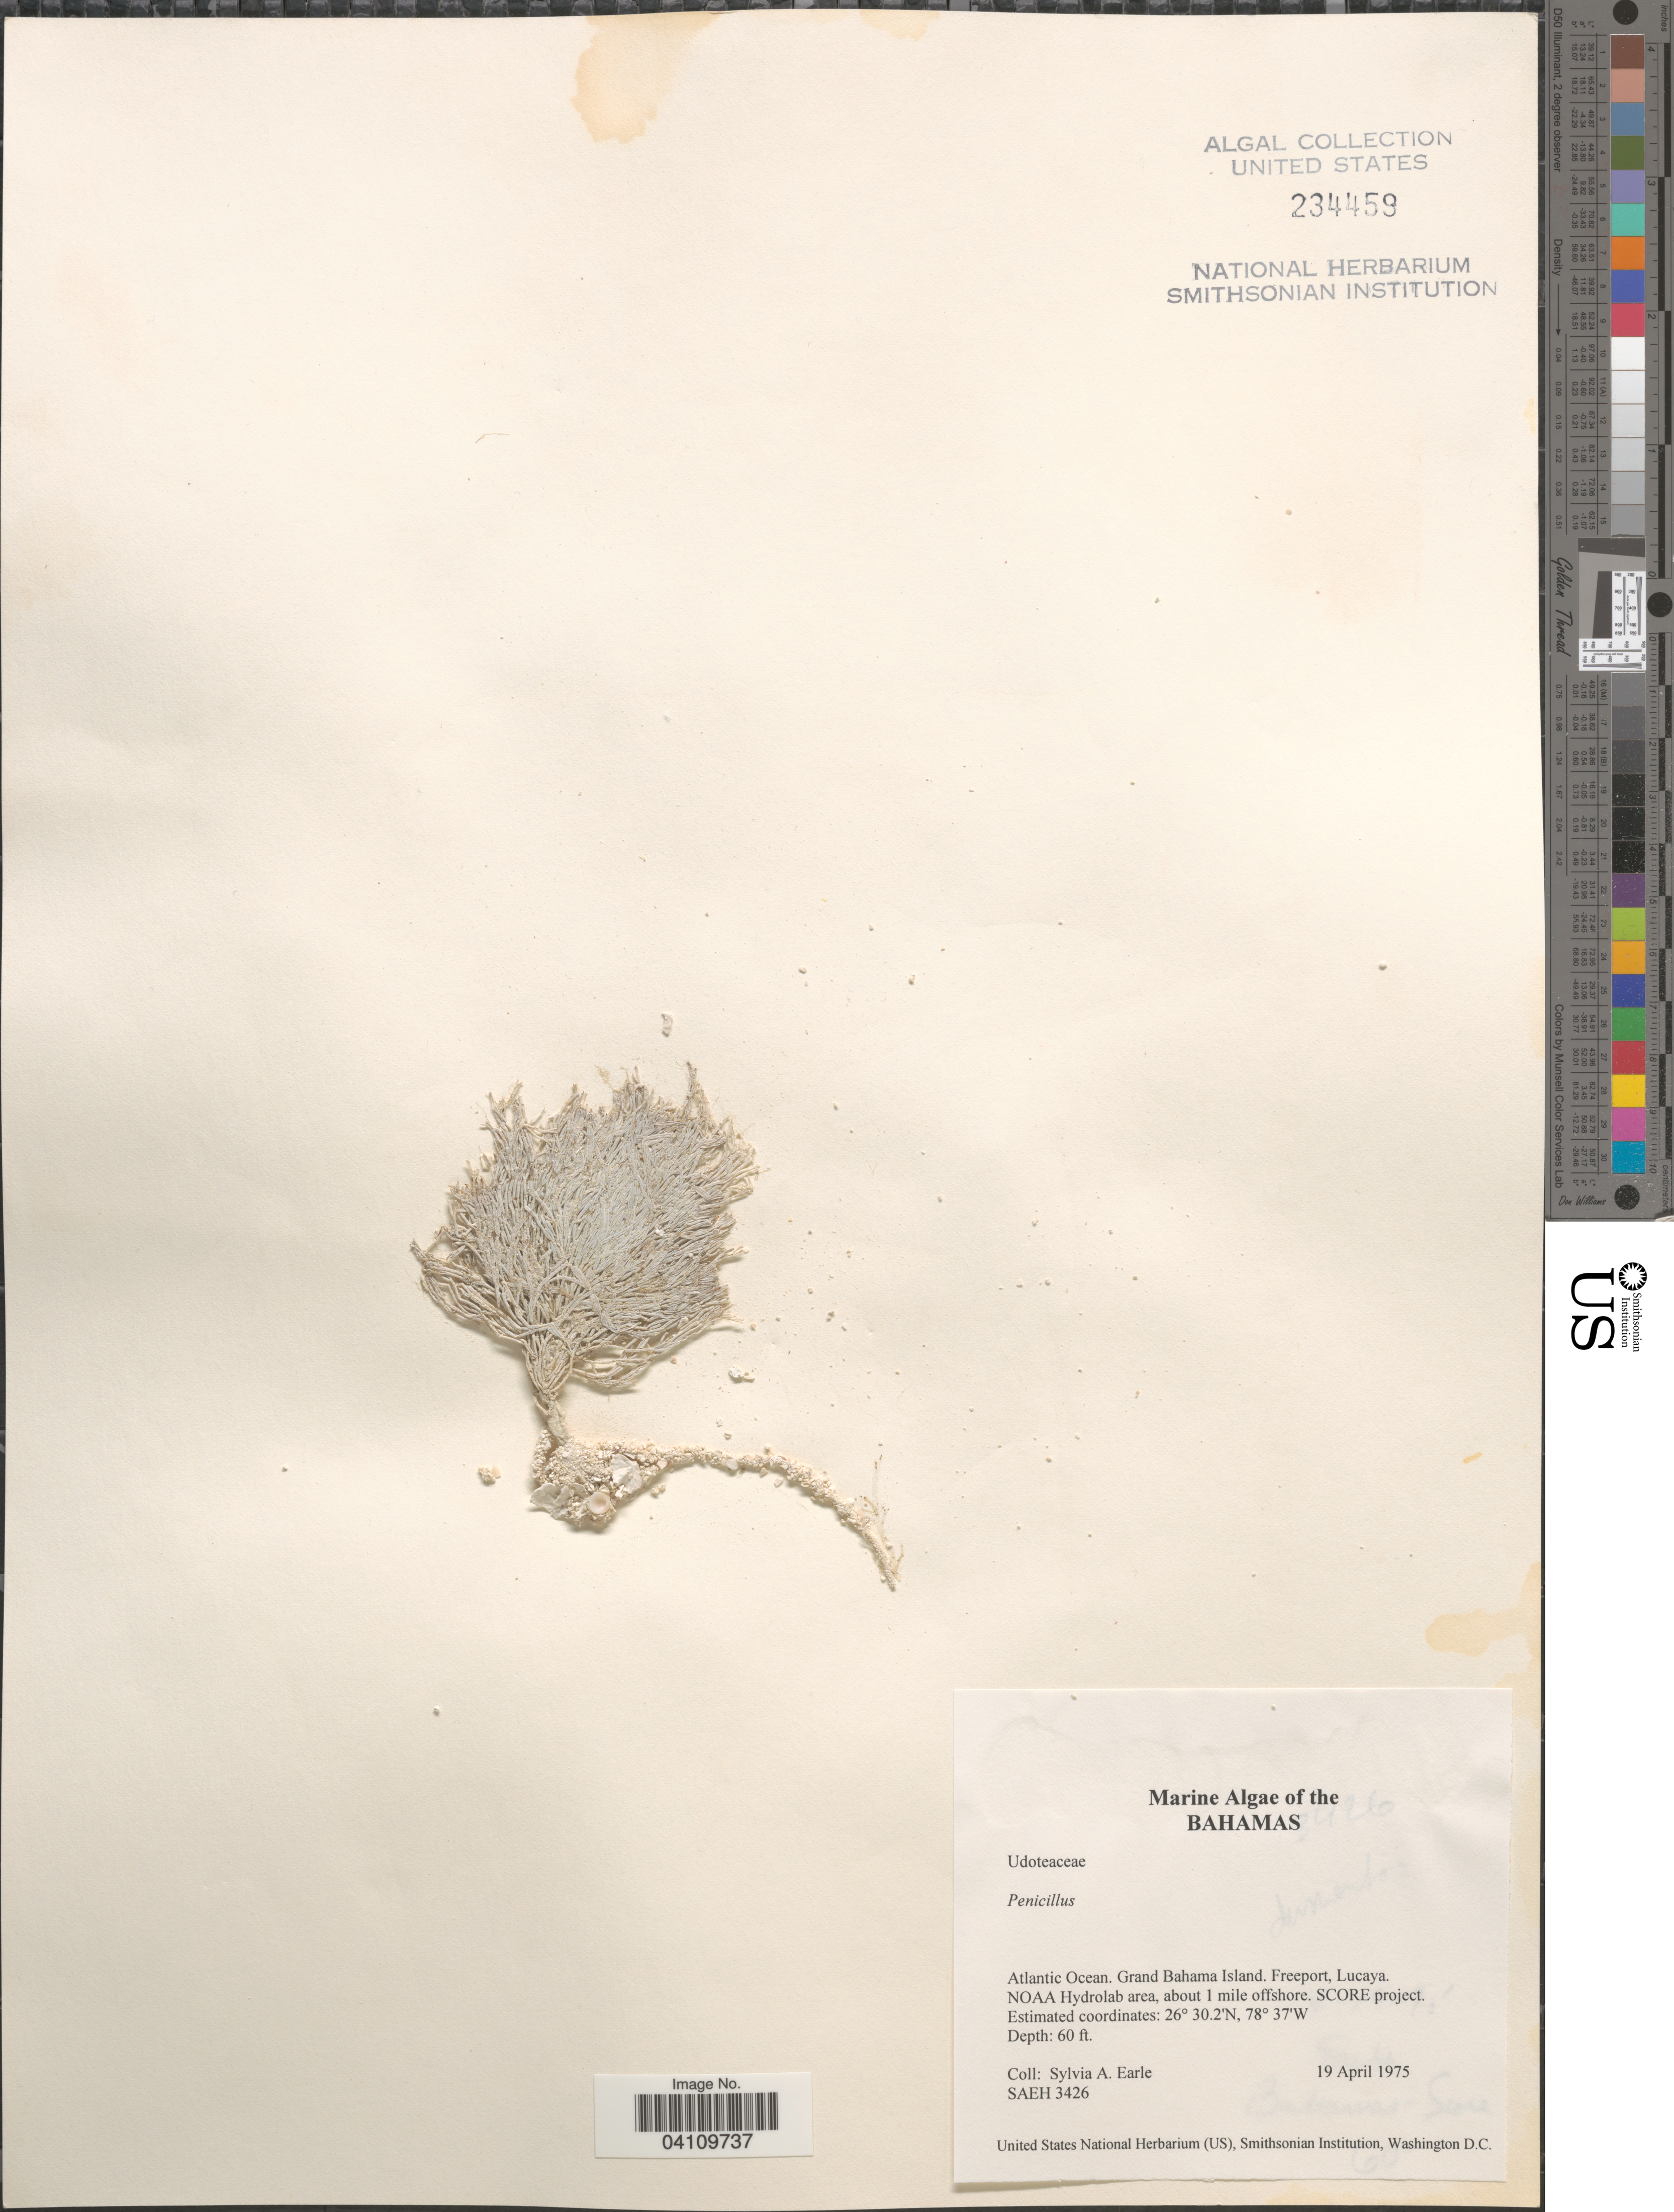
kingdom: Plantae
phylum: Chlorophyta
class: Ulvophyceae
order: Bryopsidales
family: Udoteaceae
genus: Penicillus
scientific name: Penicillus sp.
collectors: S. A. Earle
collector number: SAEH 3426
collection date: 1975-04-19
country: Bahamas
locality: Atlantic Ocean. Grand Bahama Island. Freeport, Lucaya. NOAA Hydrolab area, about 1 mile offshore, SCORE project.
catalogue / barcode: US 234459